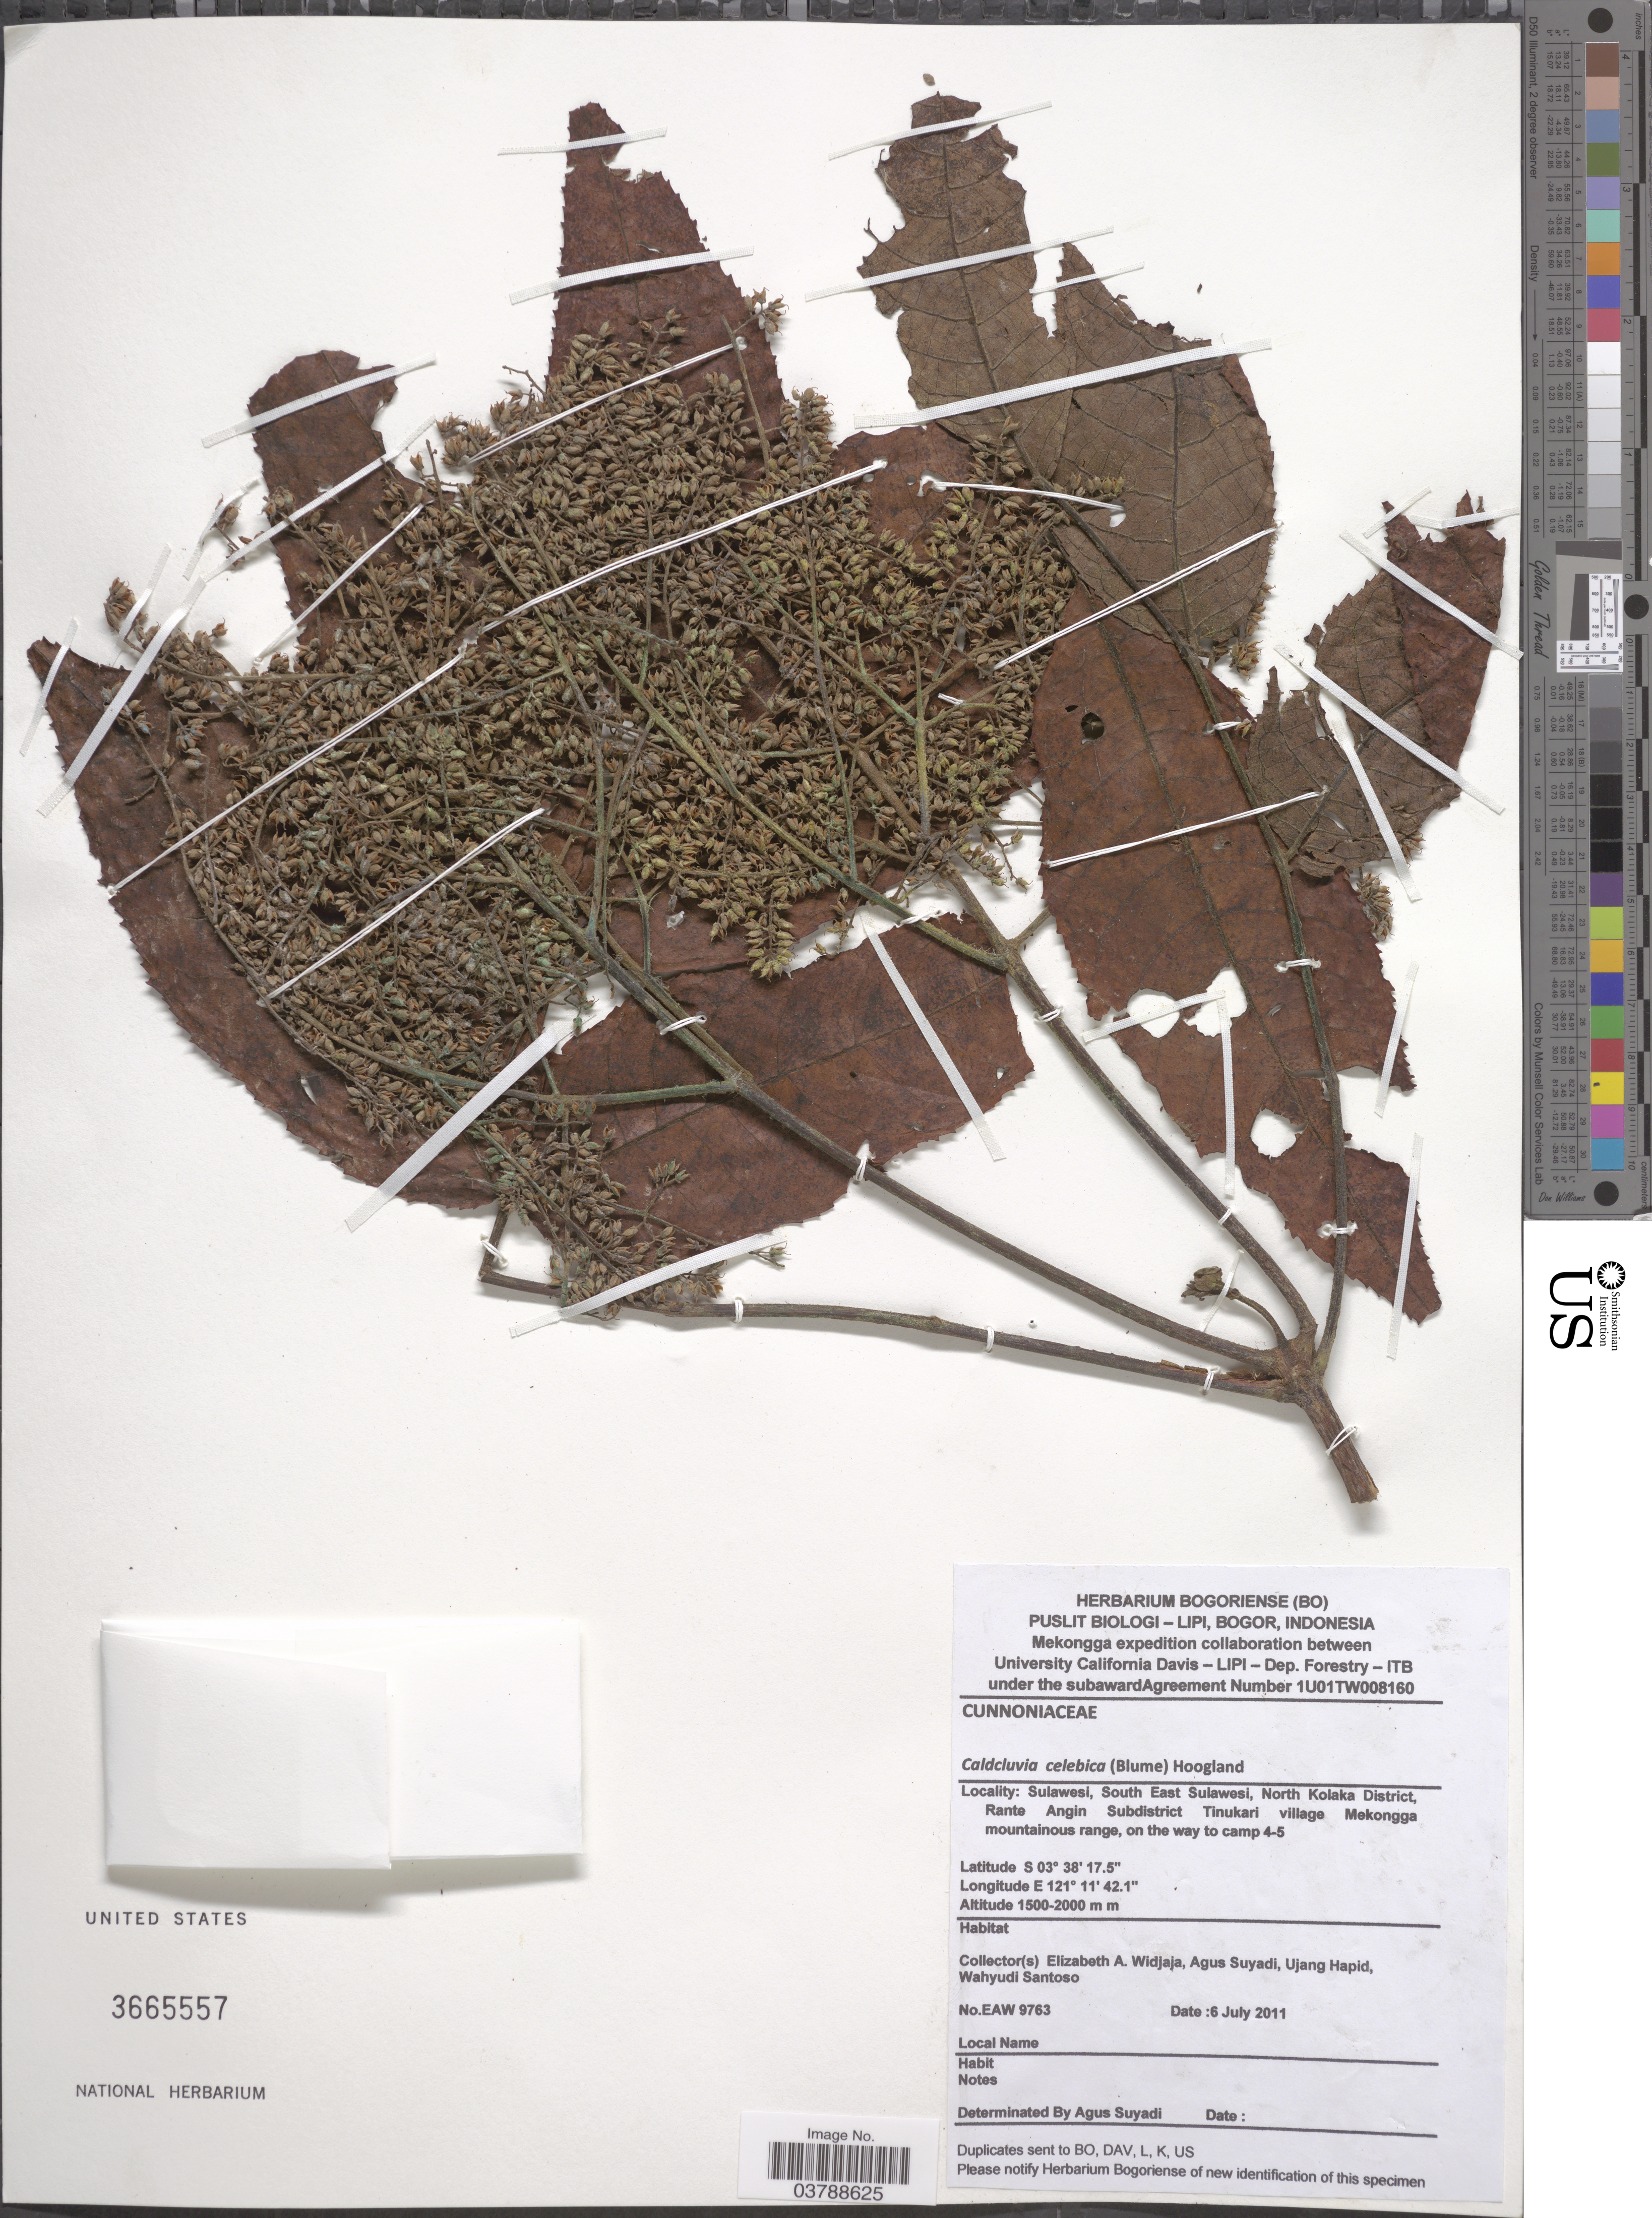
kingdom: Plantae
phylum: Tracheophyta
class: Magnoliopsida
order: Oxalidales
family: Cunoniaceae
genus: Caldcluvia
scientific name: Caldcluvia celebica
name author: (Blume) Hoogland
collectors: E. A. Widjaja, A. Suyadi, U. Hapid & W. Santoso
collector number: EAW9763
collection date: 2011-07-06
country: Indonesia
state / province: Sulawesi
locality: South East Sulawesi, North Kolaka District, Rante Angin Subdistrict Tinukari village Mekongga mountainous range, on the way to camp 4-5.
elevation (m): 1500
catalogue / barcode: US 3665557